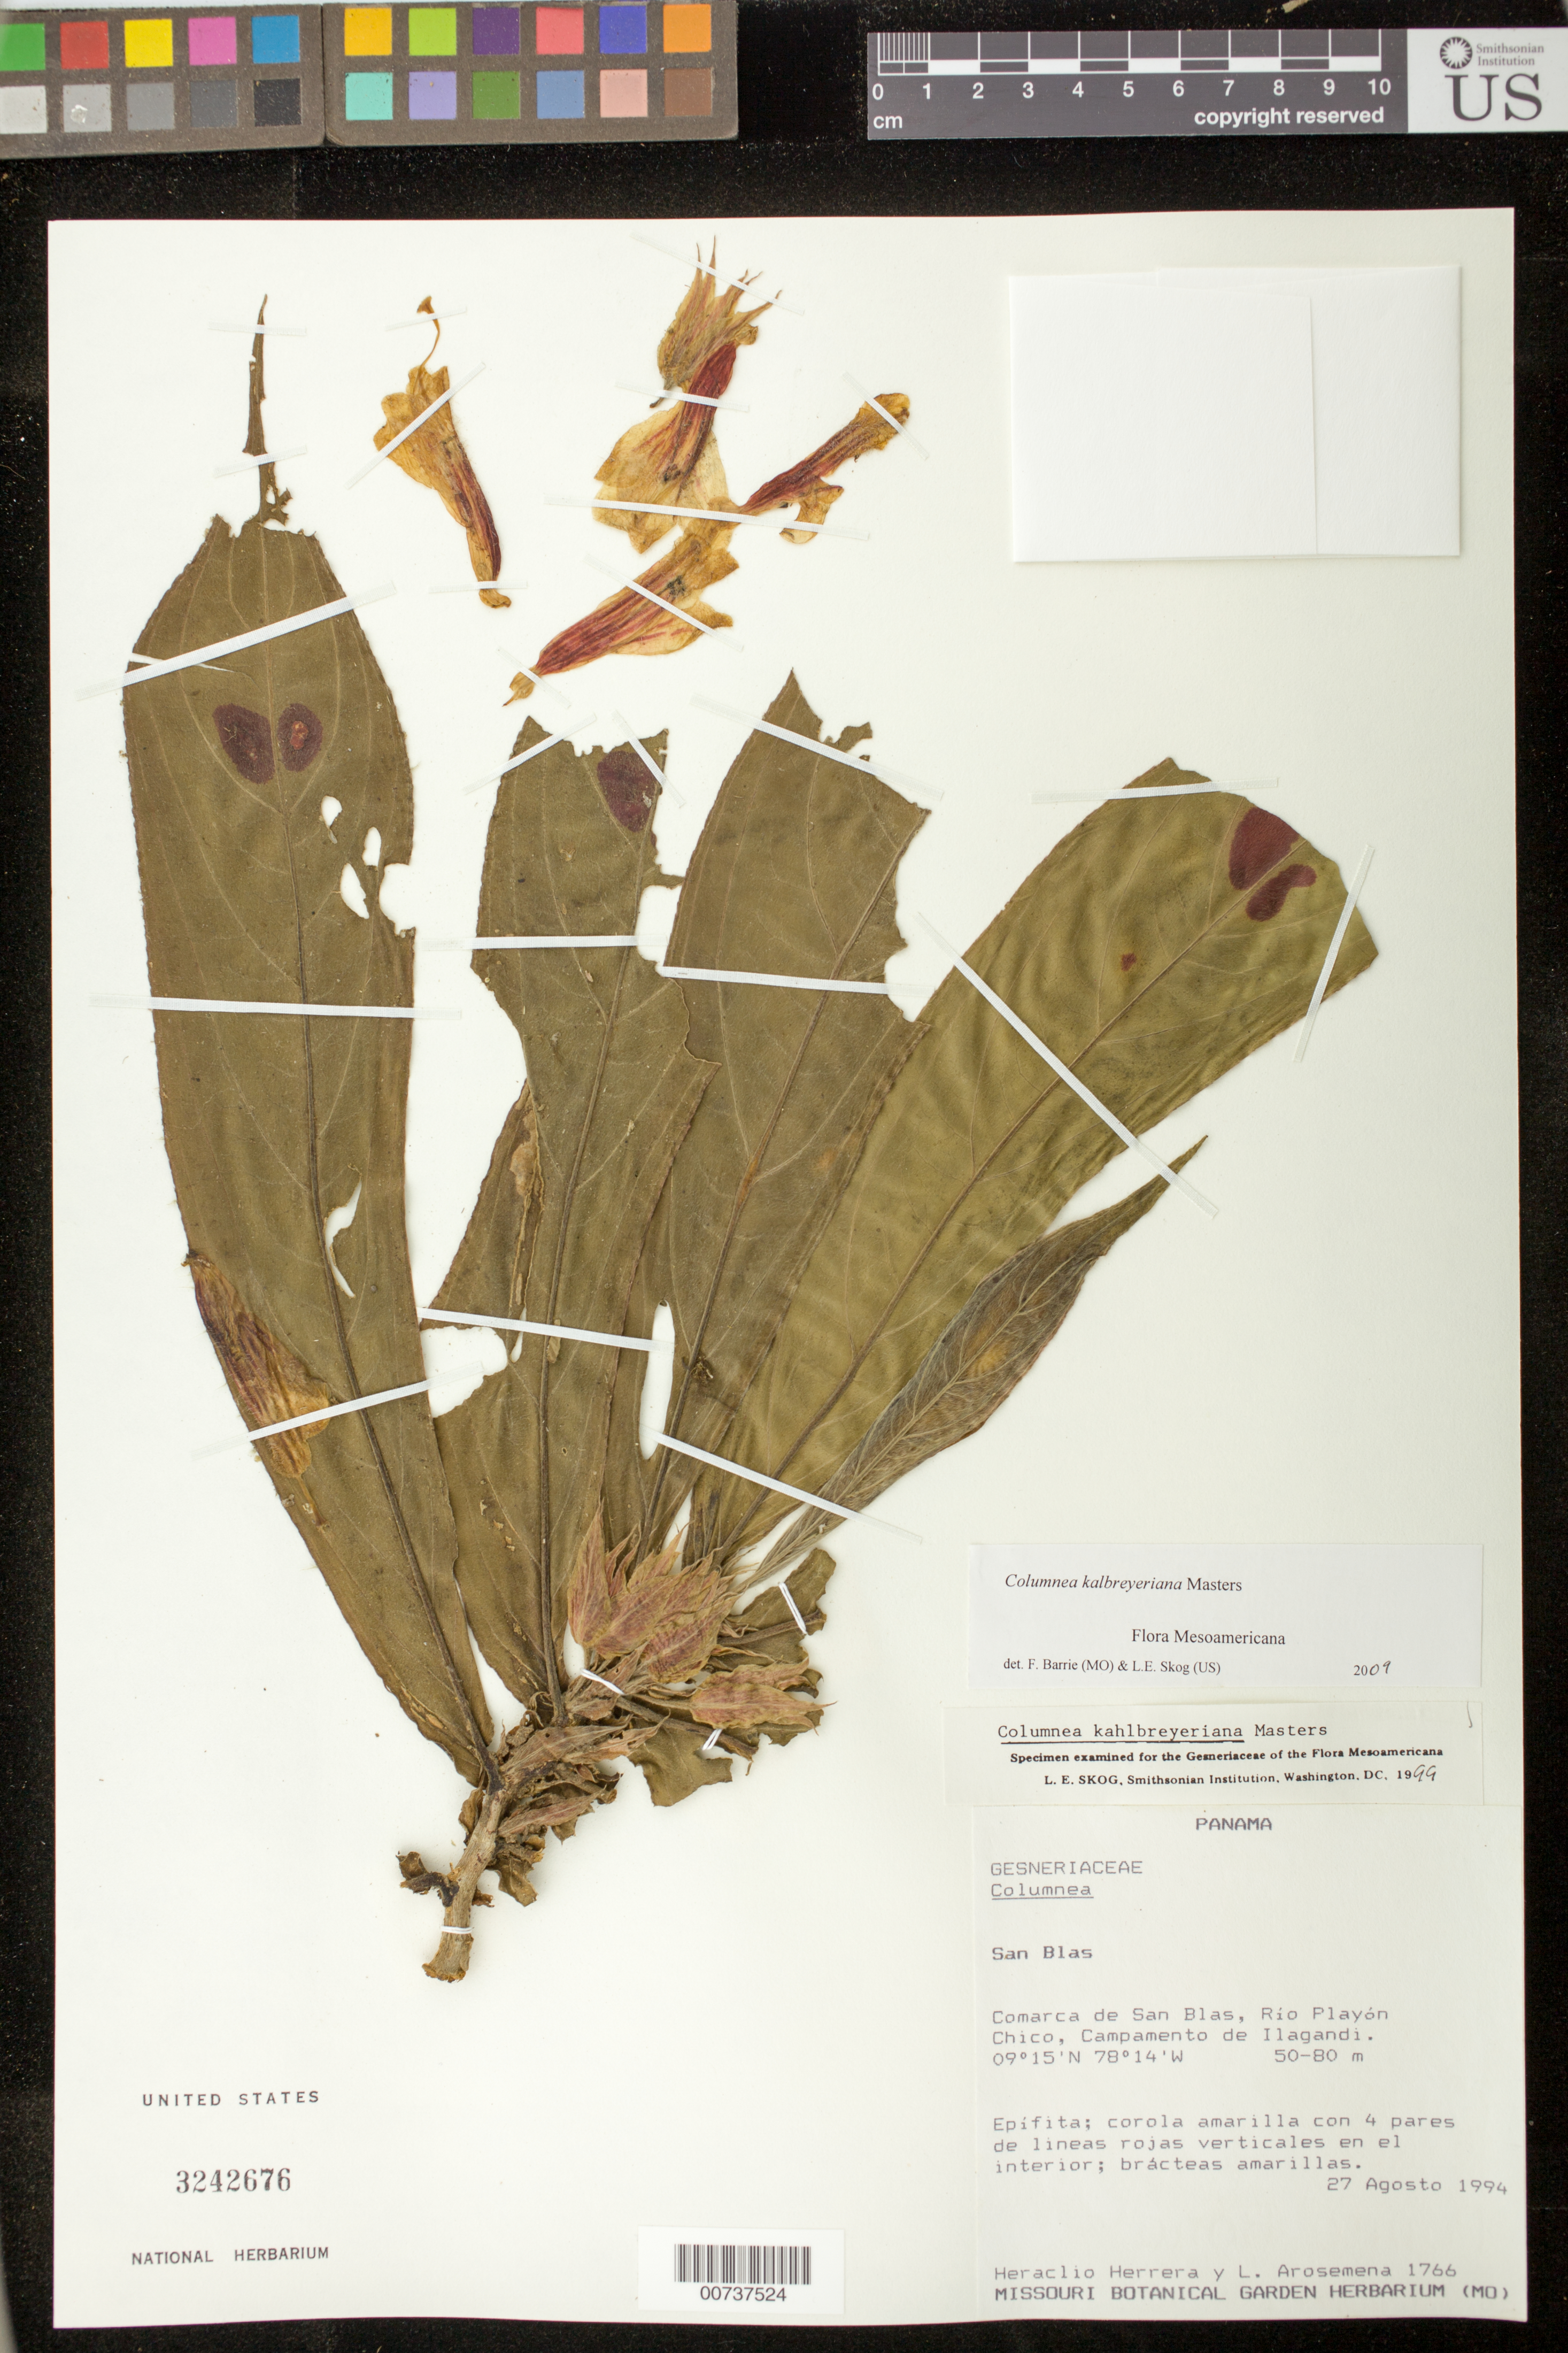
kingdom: Plantae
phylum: Tracheophyta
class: Magnoliopsida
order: Lamiales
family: Gesneriaceae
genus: Columnea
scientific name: Columnea kalbreyeriana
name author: Mast.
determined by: Skog, Laurence E.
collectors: H. Herrera & L. Arosemena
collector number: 1766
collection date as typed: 27 Aug 1994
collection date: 1994-08-27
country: Panama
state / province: Kuna Yala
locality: Comarca de San Blas, Río Playón Chico, Campamento de Ilagandi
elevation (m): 50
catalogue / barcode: US 3242676